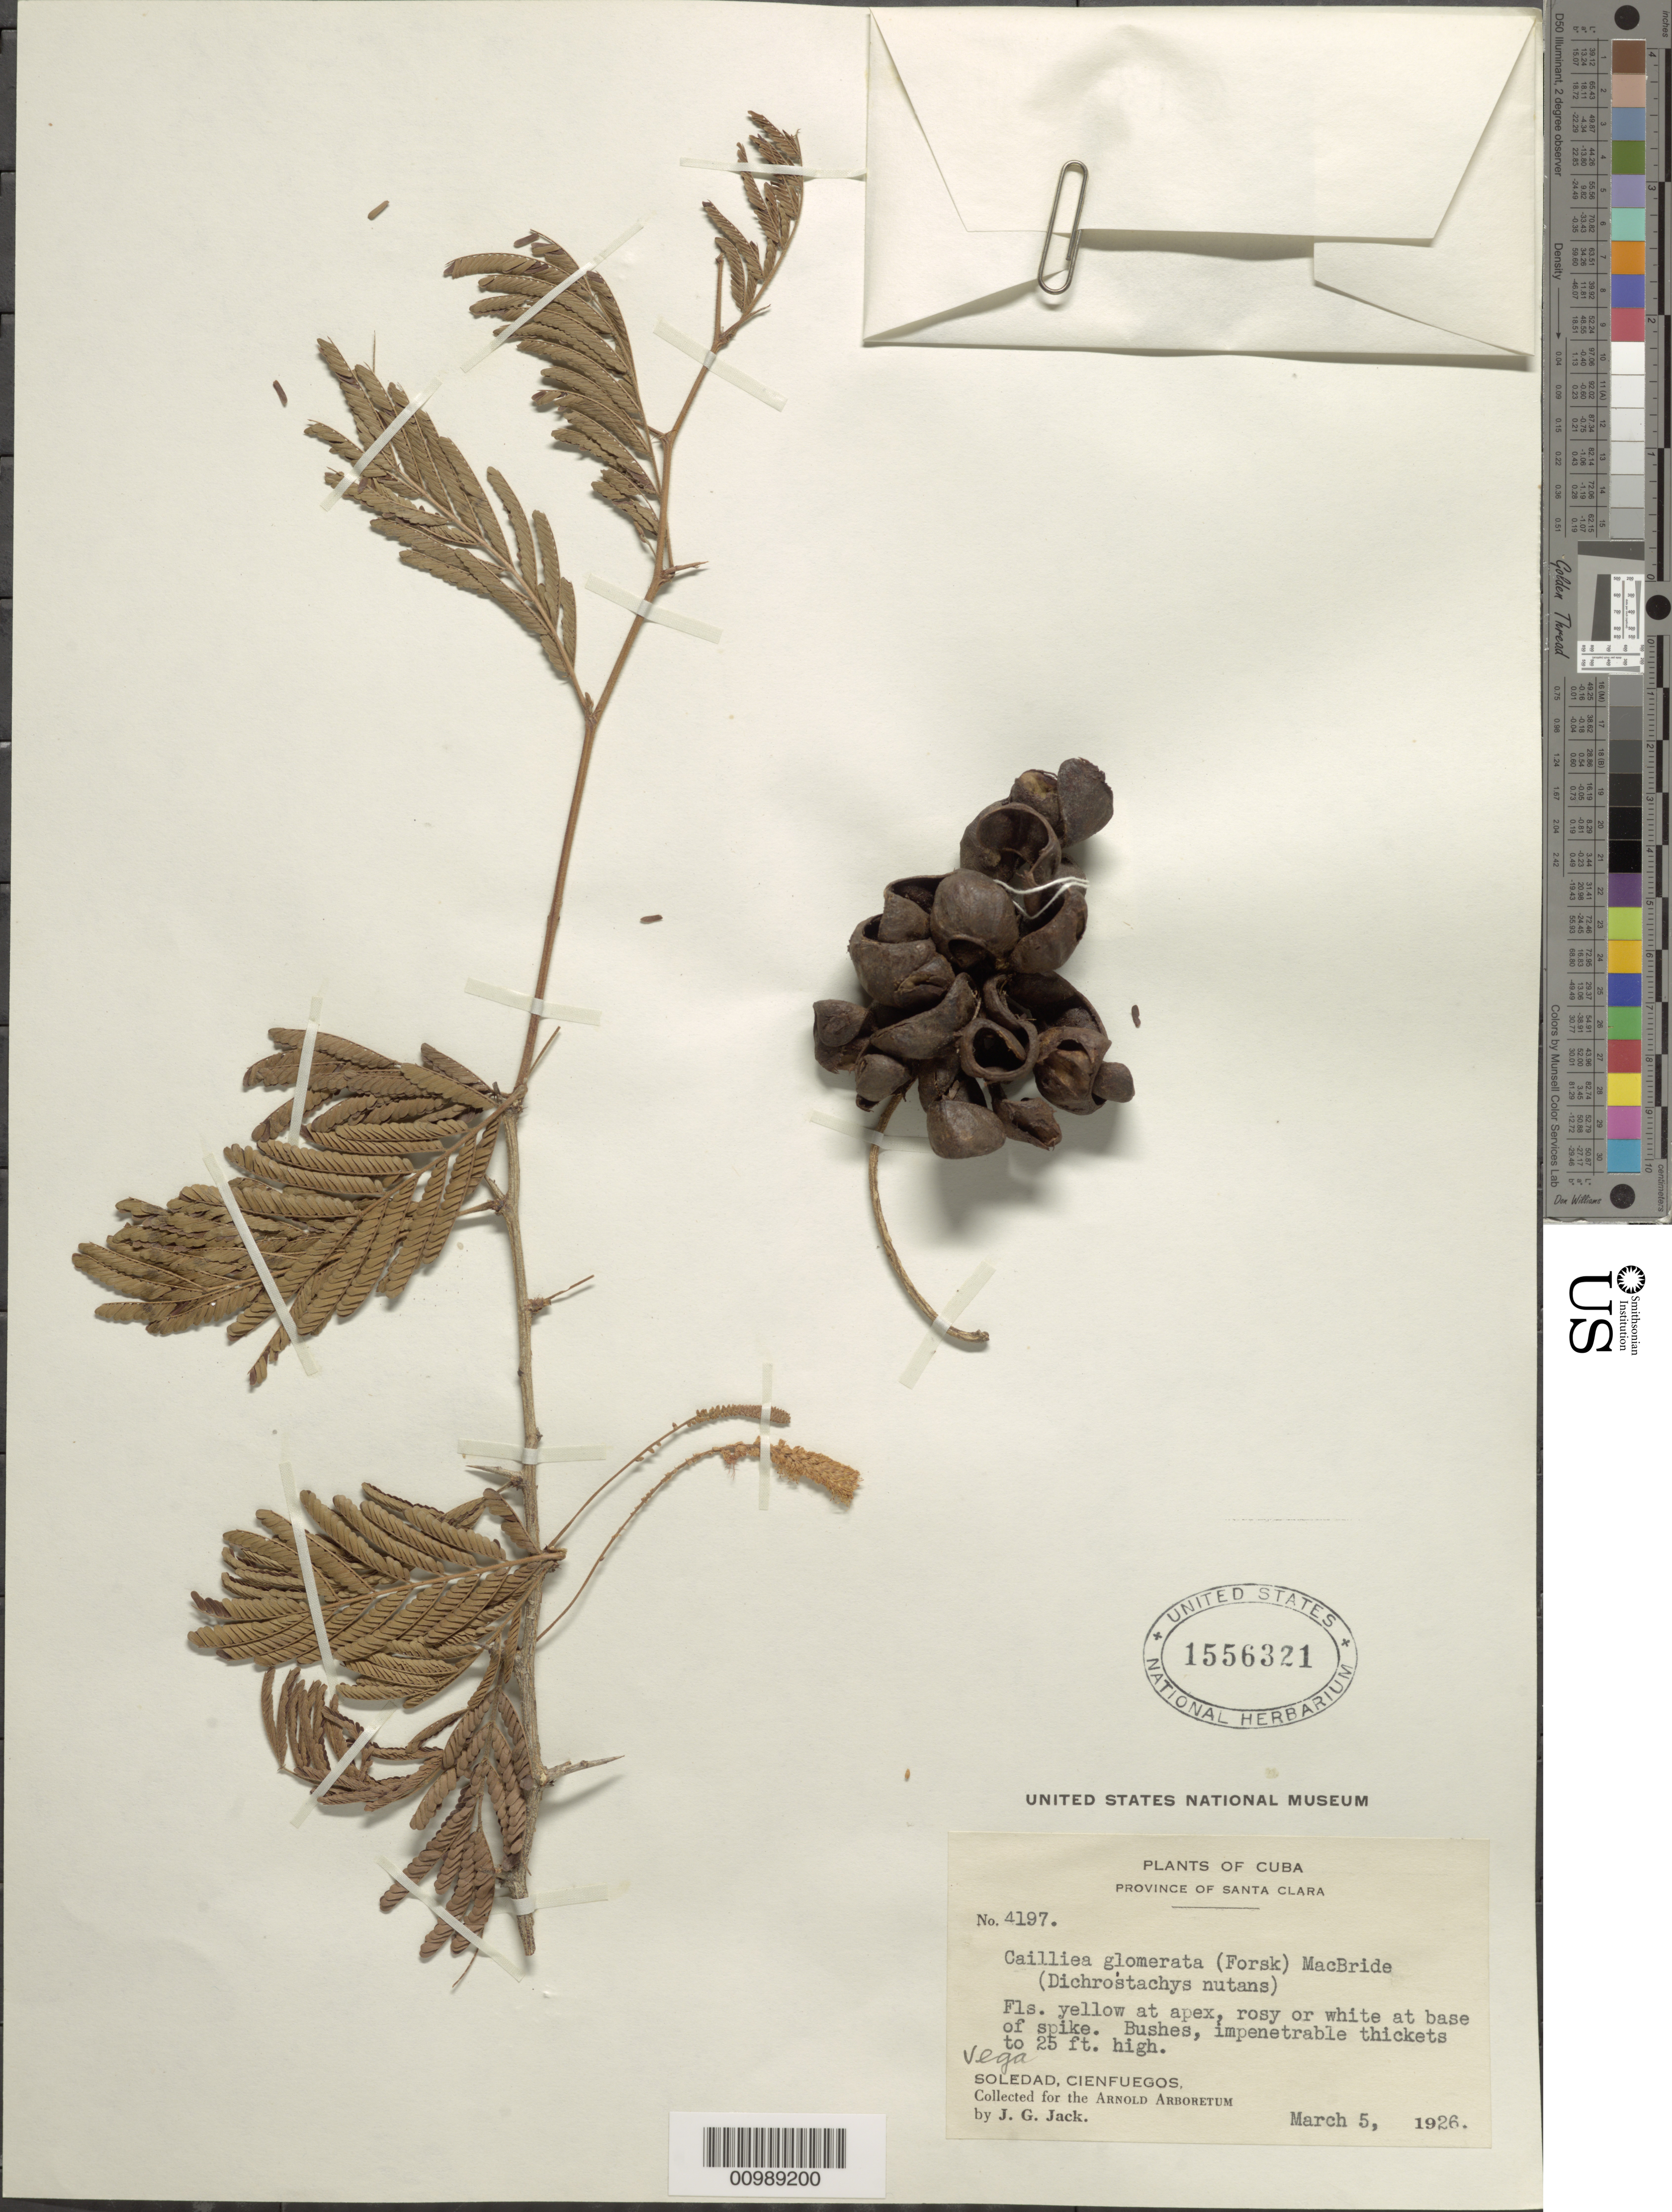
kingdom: Plantae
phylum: Tracheophyta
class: Magnoliopsida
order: Fabales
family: Fabaceae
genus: Dichrostachys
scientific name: Dichrostachys glomerata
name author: (Forssk.) Chiov.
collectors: J. G. Jack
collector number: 4197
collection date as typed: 05 Mar 1926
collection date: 1926-03-05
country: Cuba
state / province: Villa Clara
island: Cuba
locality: Santa Clara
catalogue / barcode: US 1556321